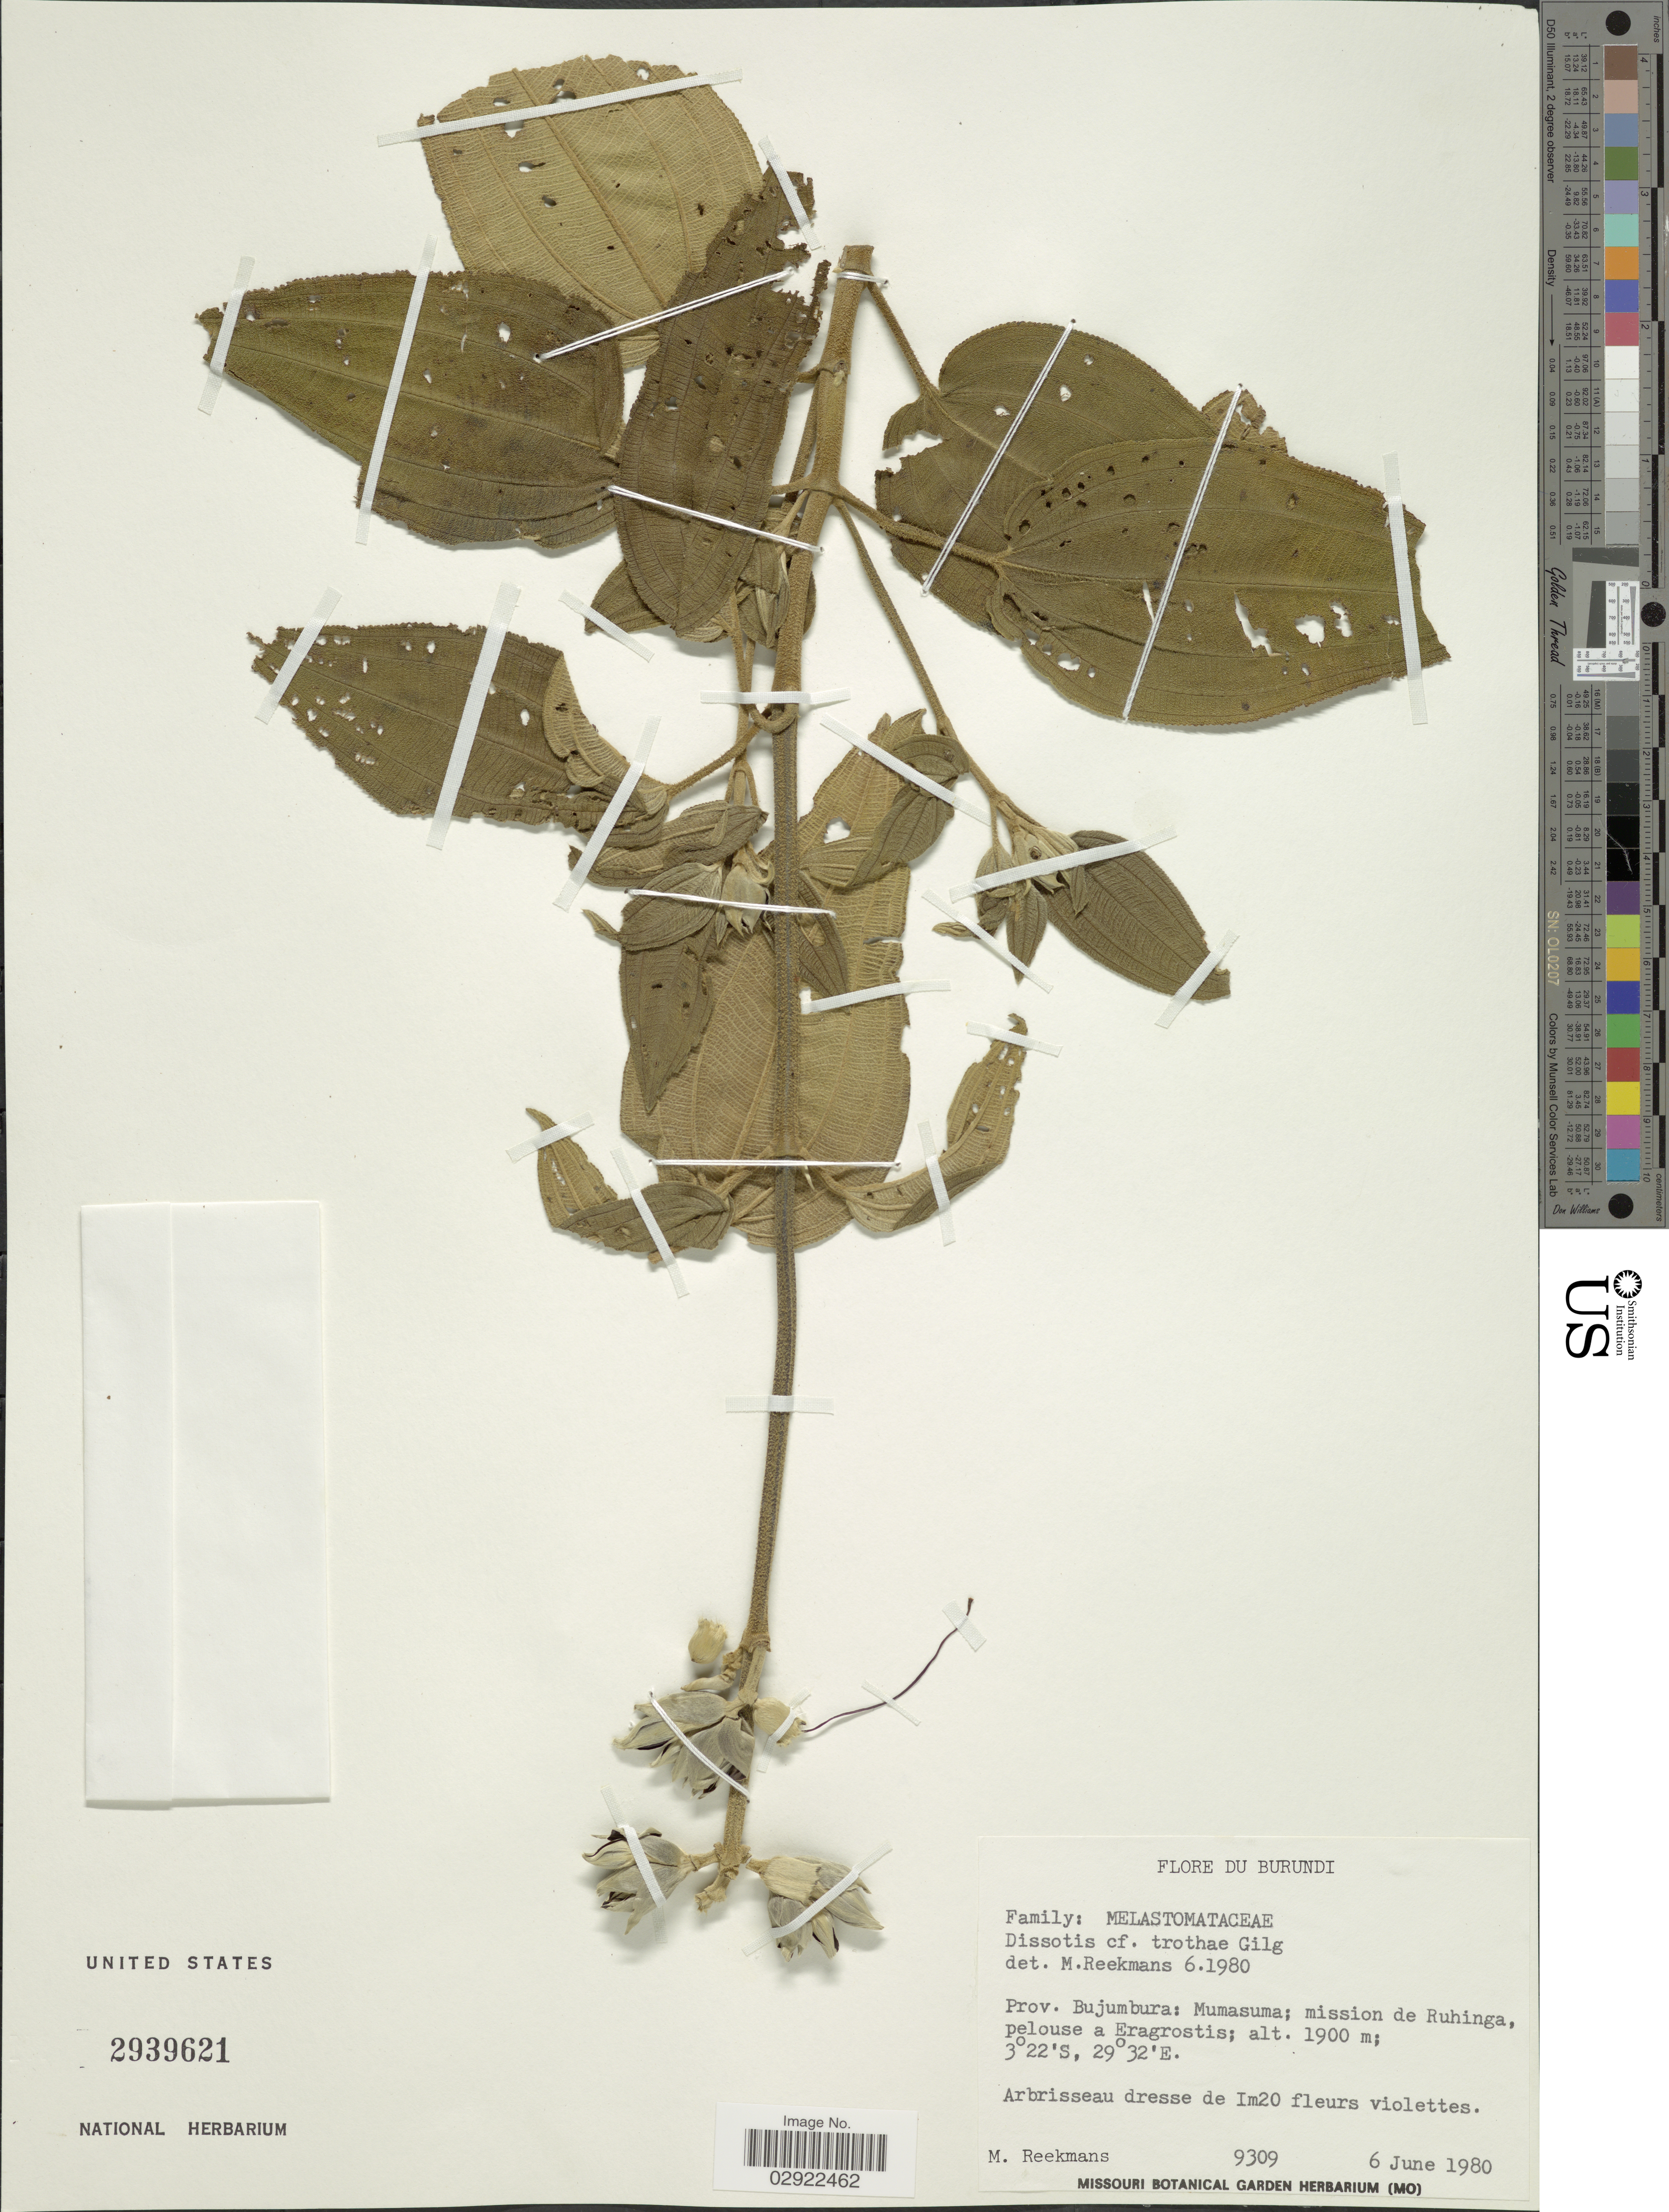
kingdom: Plantae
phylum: Tracheophyta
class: Magnoliopsida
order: Myrtales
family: Melastomataceae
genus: Rosettea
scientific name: Rosettea trothae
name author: (Gilg) Ver.-Lib. & G. Kadereit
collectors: M. Reekmans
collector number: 9309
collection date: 1980-06-06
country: Burundi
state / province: Bujumura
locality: Prov. Bujumbura: Mumasuma; mission de Ruhinga.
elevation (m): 1900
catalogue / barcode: US 2939621